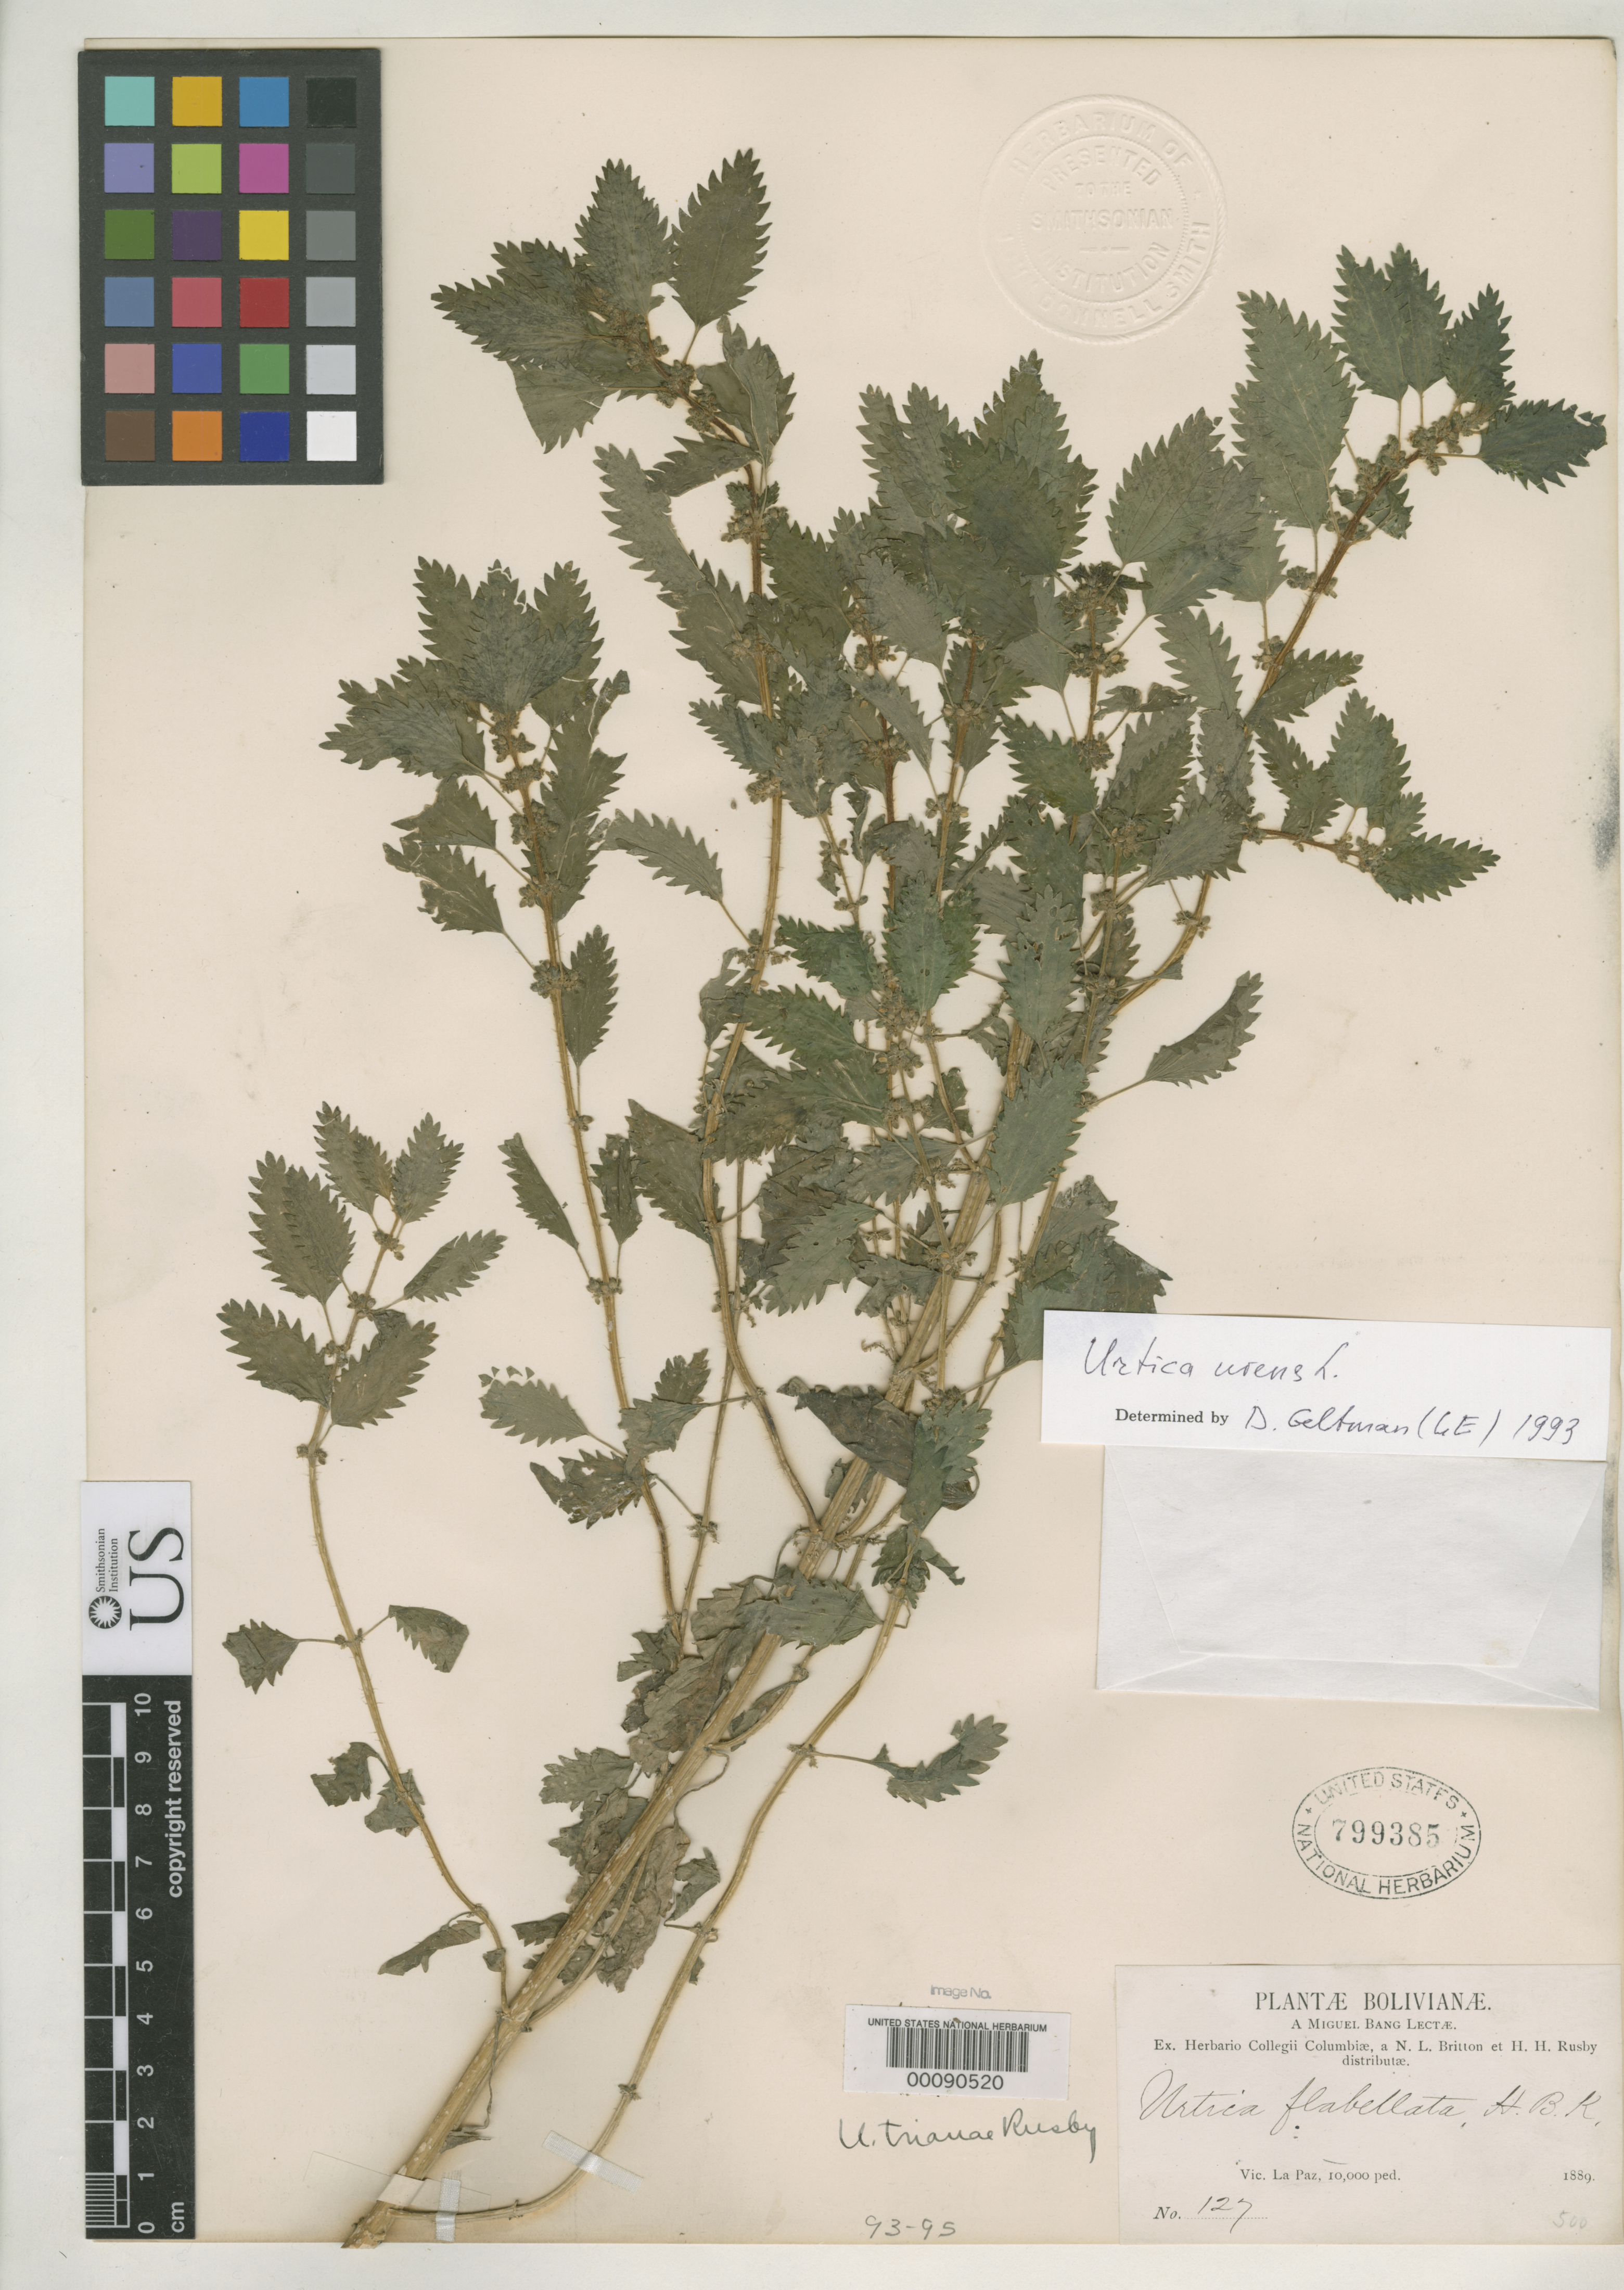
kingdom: Plantae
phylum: Tracheophyta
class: Magnoliopsida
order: Rosales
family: Urticaceae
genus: Urtica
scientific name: Urtica trianae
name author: Rusby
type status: Isosyntype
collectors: M. Bang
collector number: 127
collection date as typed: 1889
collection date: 1889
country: Bolivia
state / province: La Paz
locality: Vicinity of La Paz.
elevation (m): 3048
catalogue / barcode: US 799385